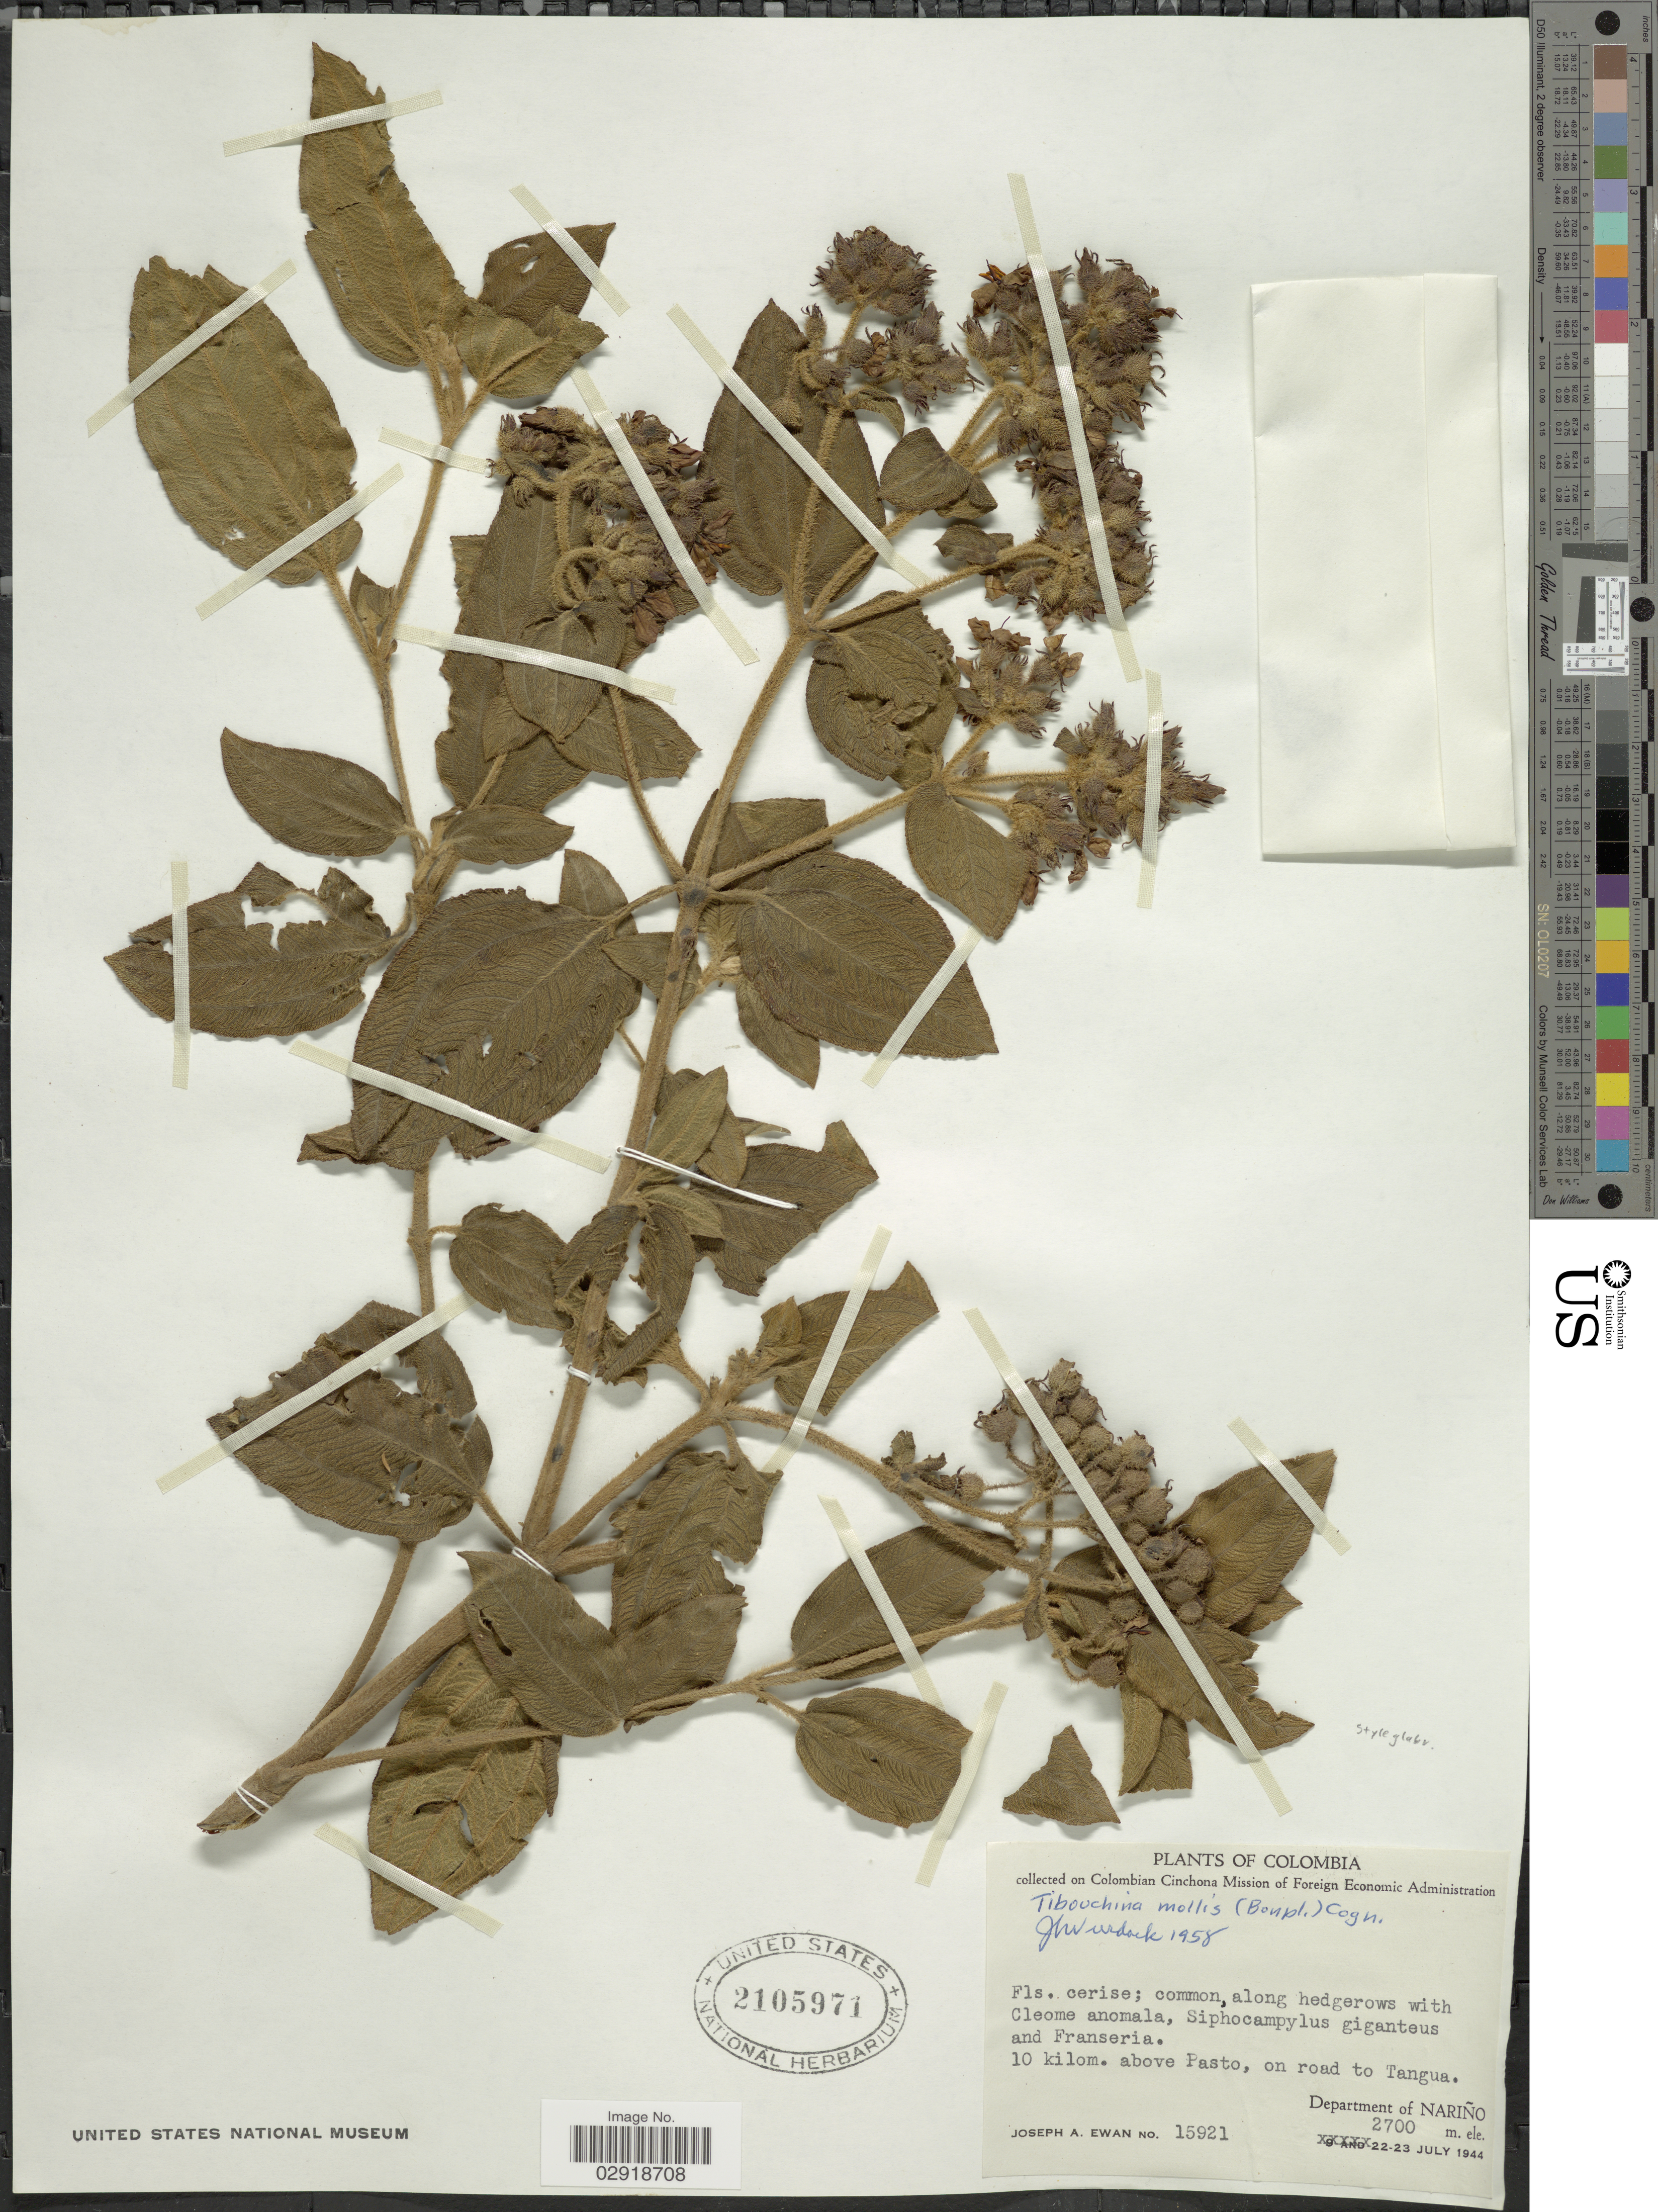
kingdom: Plantae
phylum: Tracheophyta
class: Magnoliopsida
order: Myrtales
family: Melastomataceae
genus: Chaetogastra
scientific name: Chaetogastra mollis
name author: (Bonpl.) DC.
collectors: J. A. Ewan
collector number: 15921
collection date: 1944-07-22/1944-07-23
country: Colombia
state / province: Nariño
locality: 10 kilom. above Pasto, on road to Tangua. Department of Nariño.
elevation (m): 2700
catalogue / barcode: US 2105971